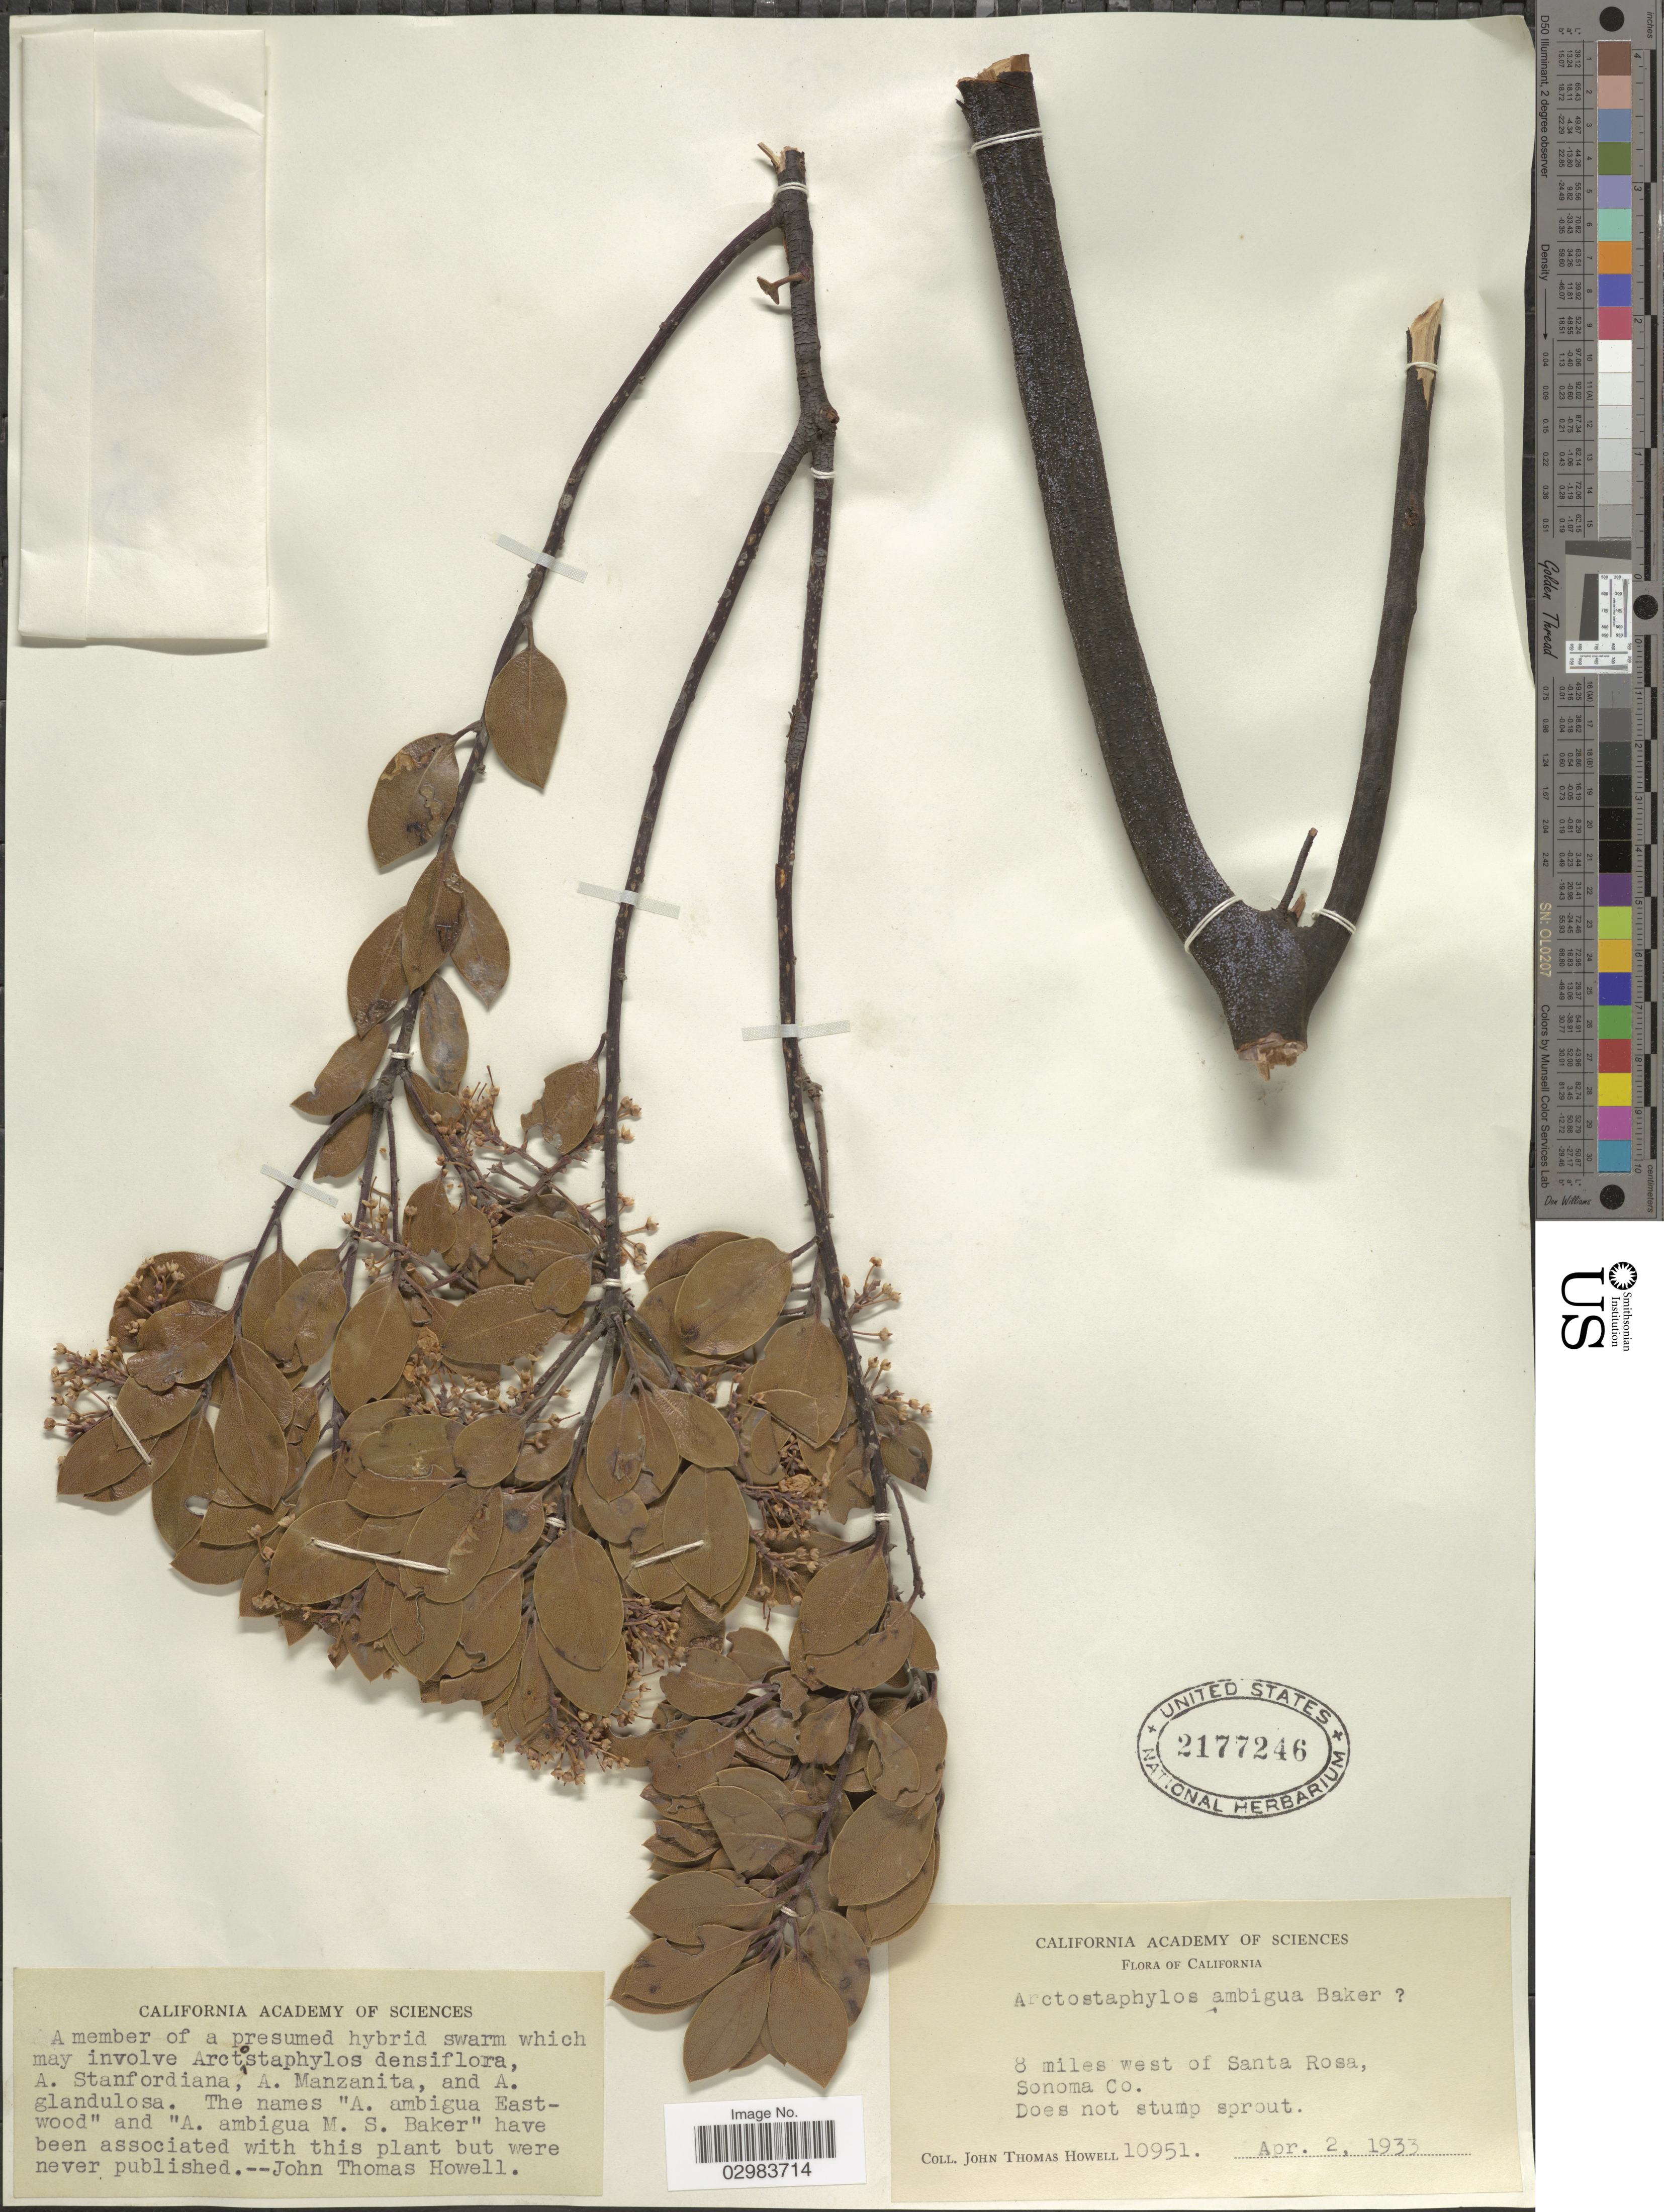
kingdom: Plantae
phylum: Tracheophyta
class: Magnoliopsida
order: Ericales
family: Ericaceae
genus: Arctostaphylos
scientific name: Arctostaphylos ambigua ined.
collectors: J. T. Howell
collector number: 10951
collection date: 1933-04-02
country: United States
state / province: California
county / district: Sonoma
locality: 8 miles west of Santa Rosa, Sonoma Co.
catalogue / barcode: US 2177246